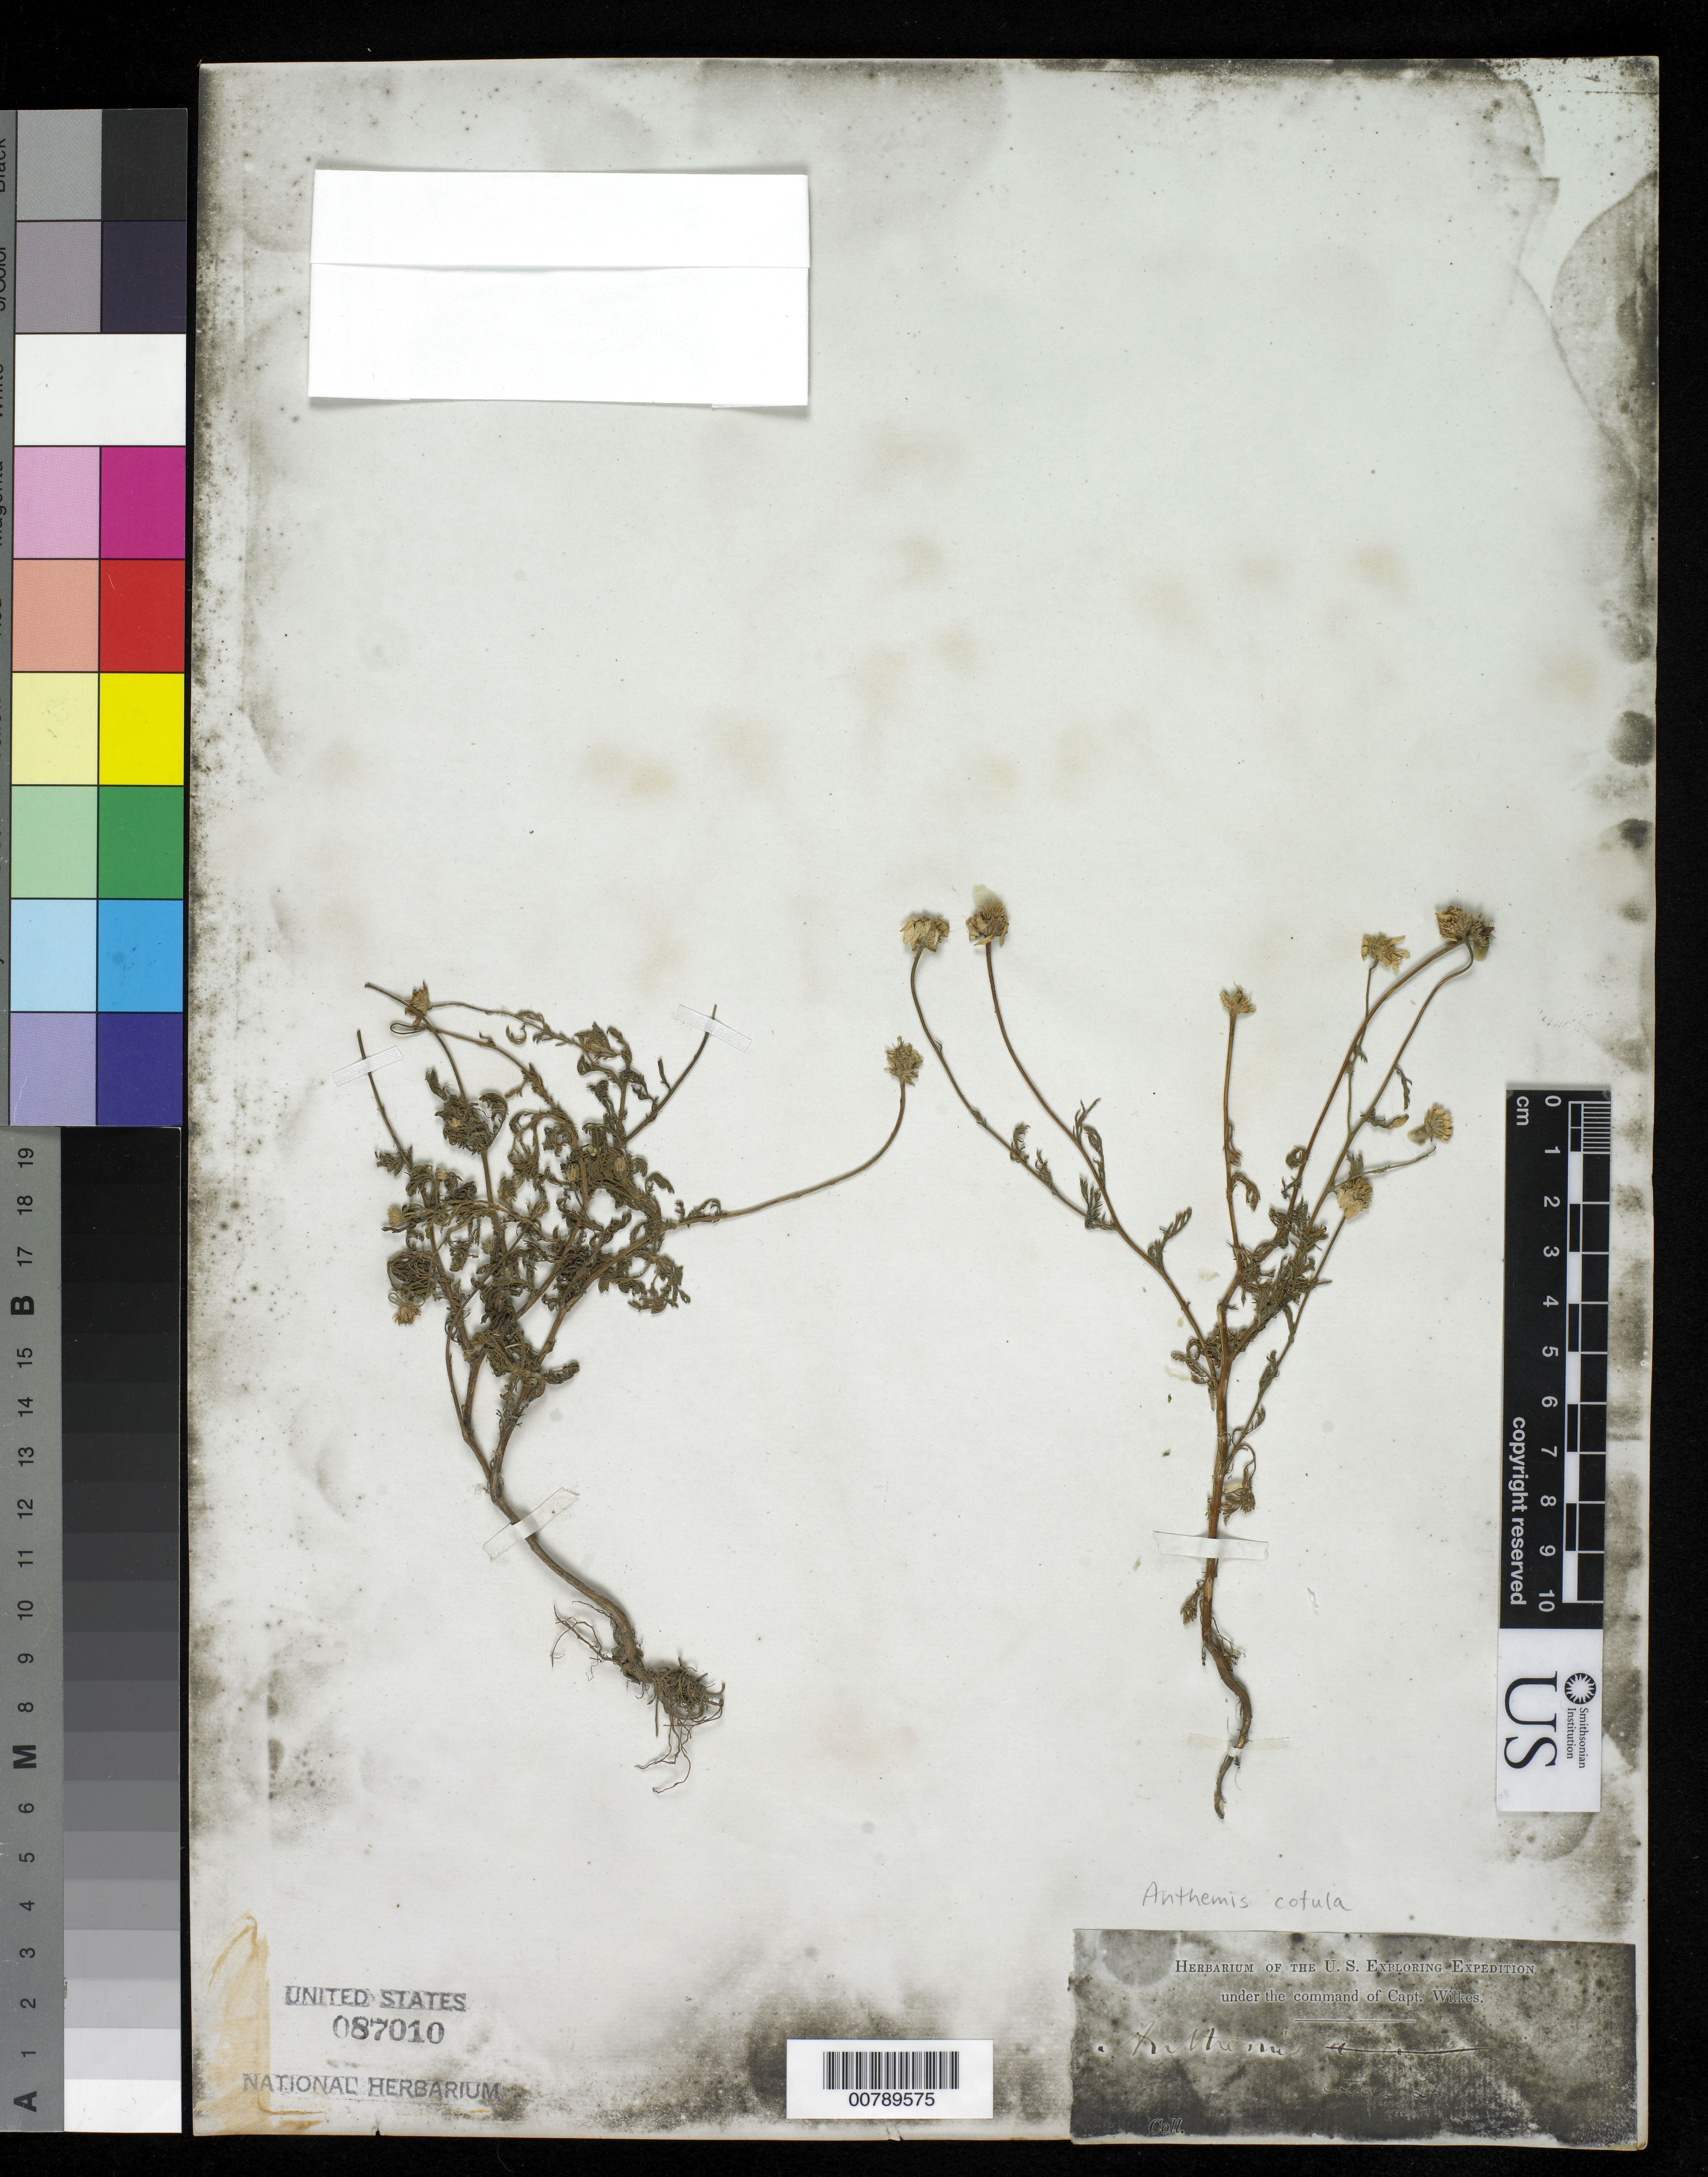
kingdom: Plantae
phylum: Tracheophyta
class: Magnoliopsida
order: Asterales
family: Asteraceae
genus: Anthemis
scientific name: Anthemis cotula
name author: L.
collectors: Wilkes Explor. Exped.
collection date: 1838/1842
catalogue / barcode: US 87010